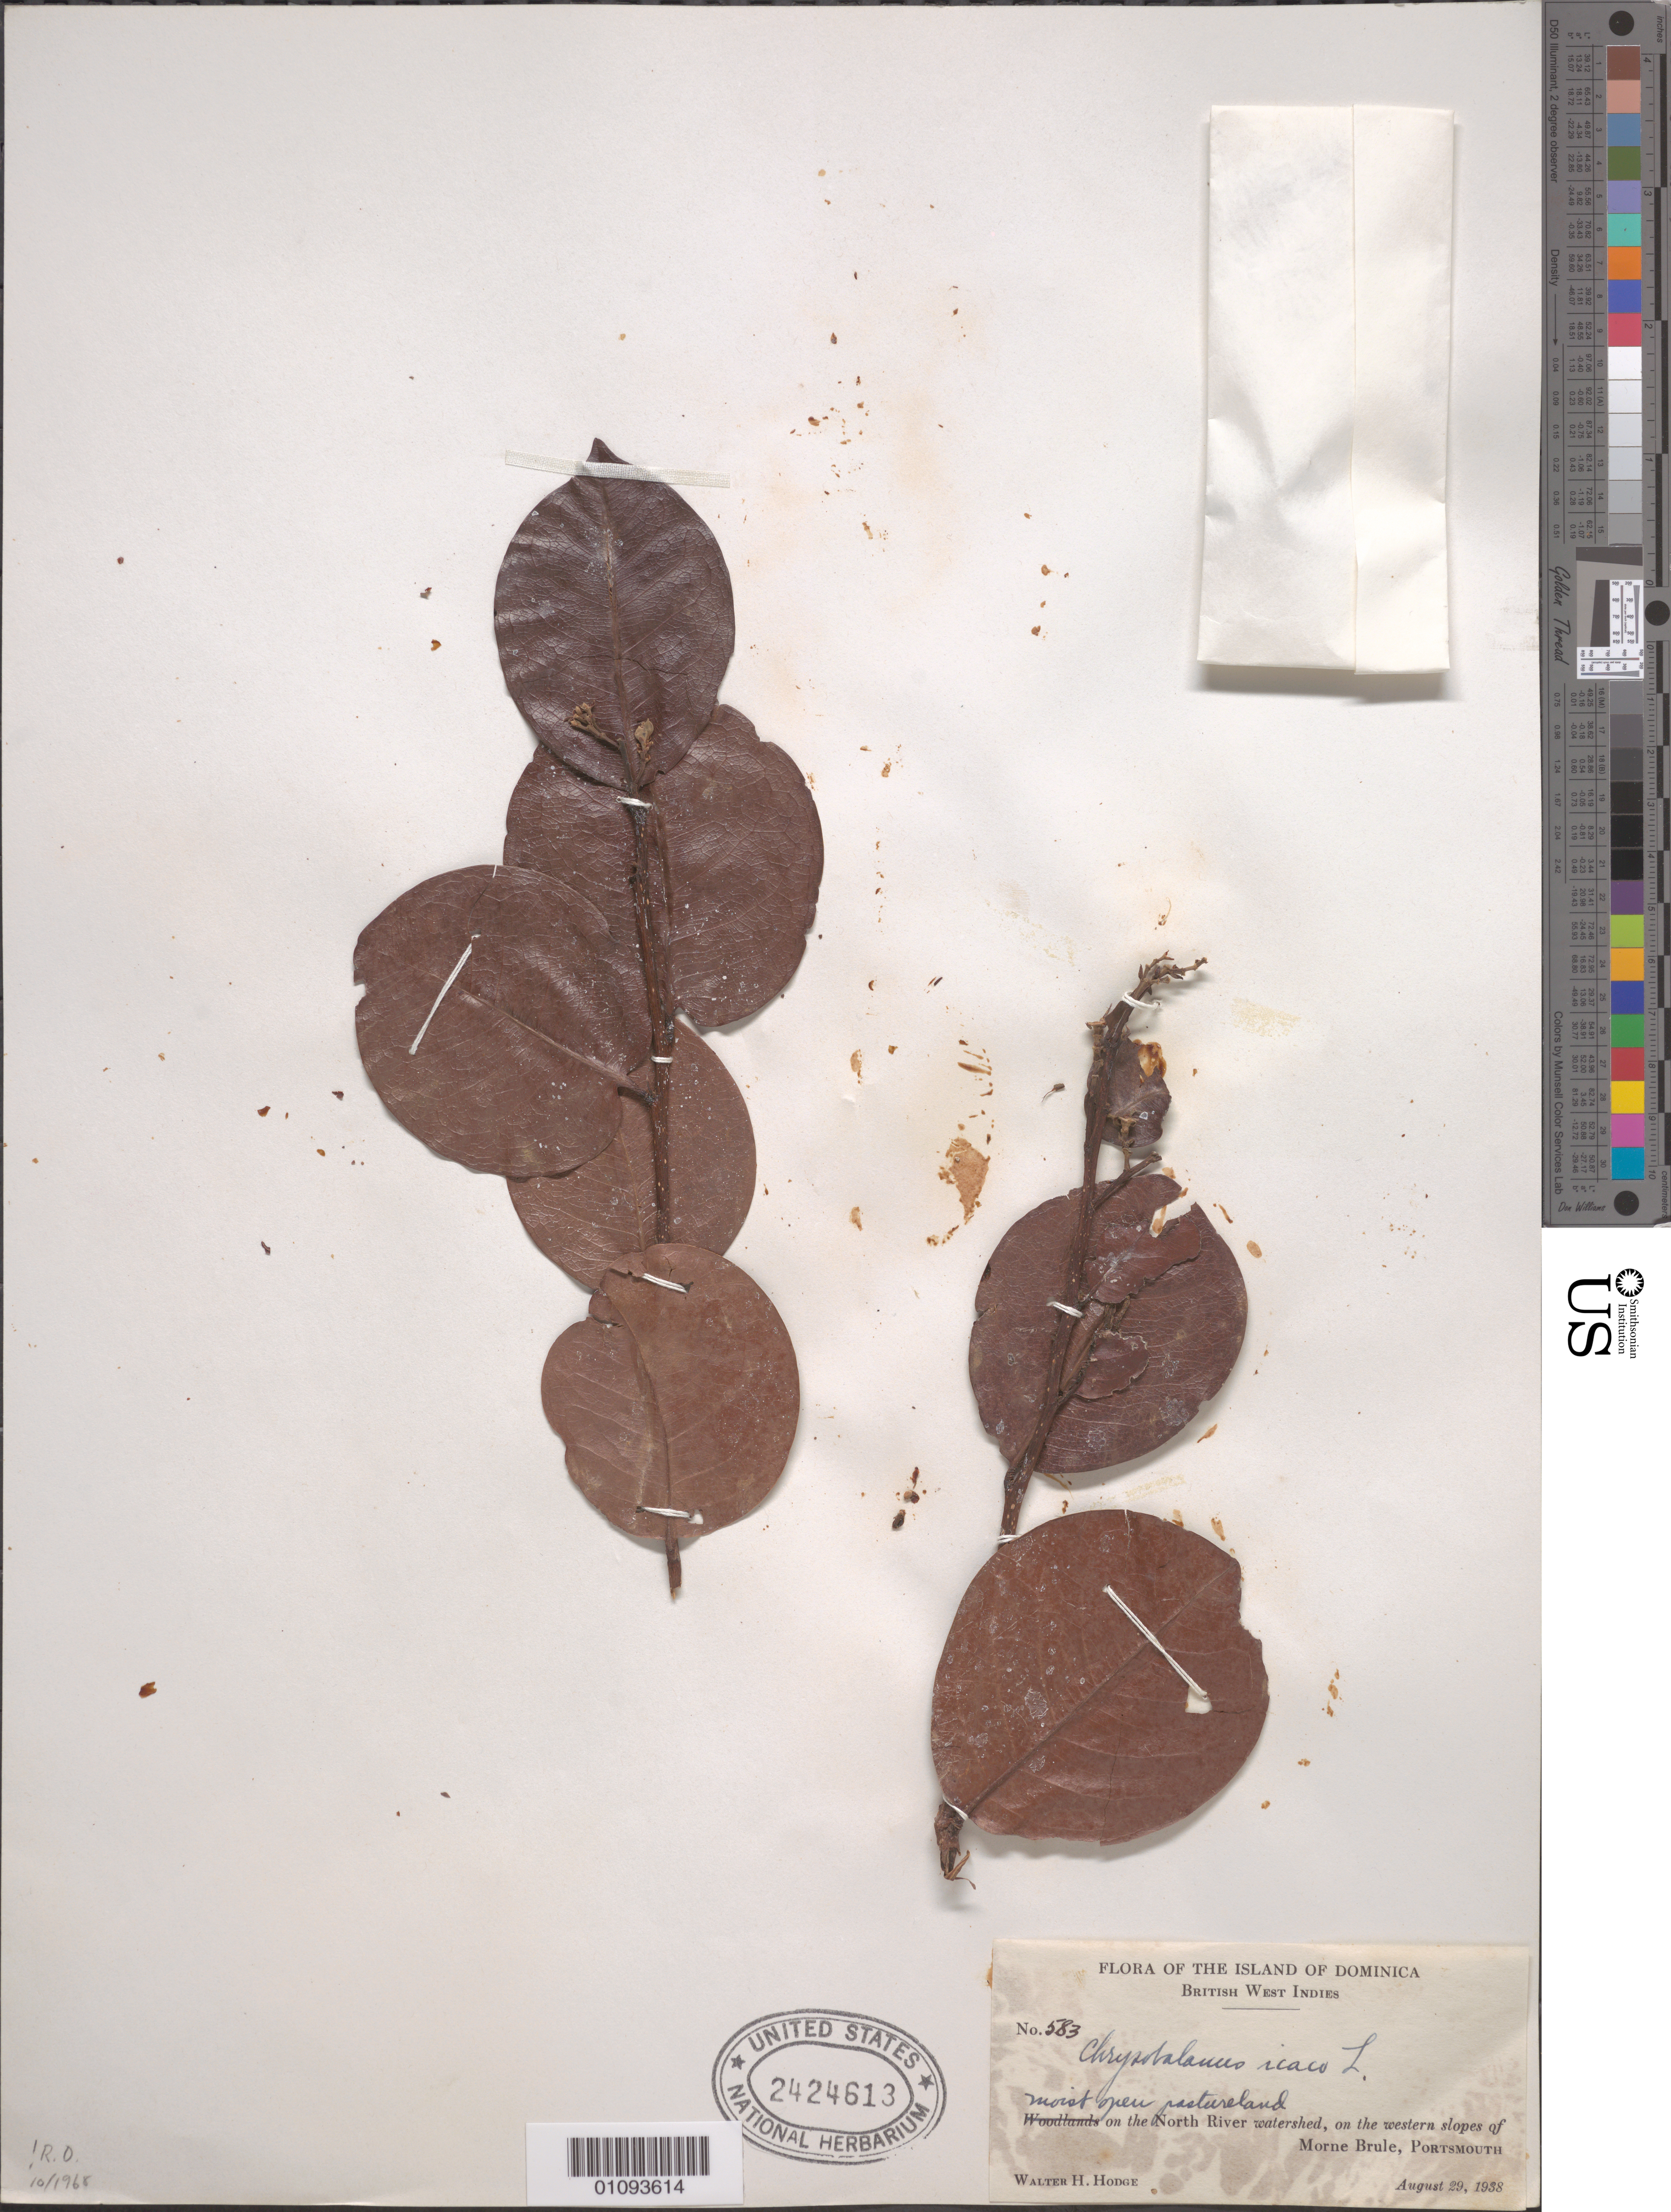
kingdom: Plantae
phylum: Tracheophyta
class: Magnoliopsida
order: Malpighiales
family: Chrysobalanaceae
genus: Chrysobalanus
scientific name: Chrysobalanus icaco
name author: L.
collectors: W. Hodge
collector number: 583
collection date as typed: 29 Aug 1938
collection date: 1938-08-29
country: Dominica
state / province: St. John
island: Dominica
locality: Moist open pastureland on the North River watershed on the western slopes of Morne Brule, Portsmouth.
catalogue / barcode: US 2424613